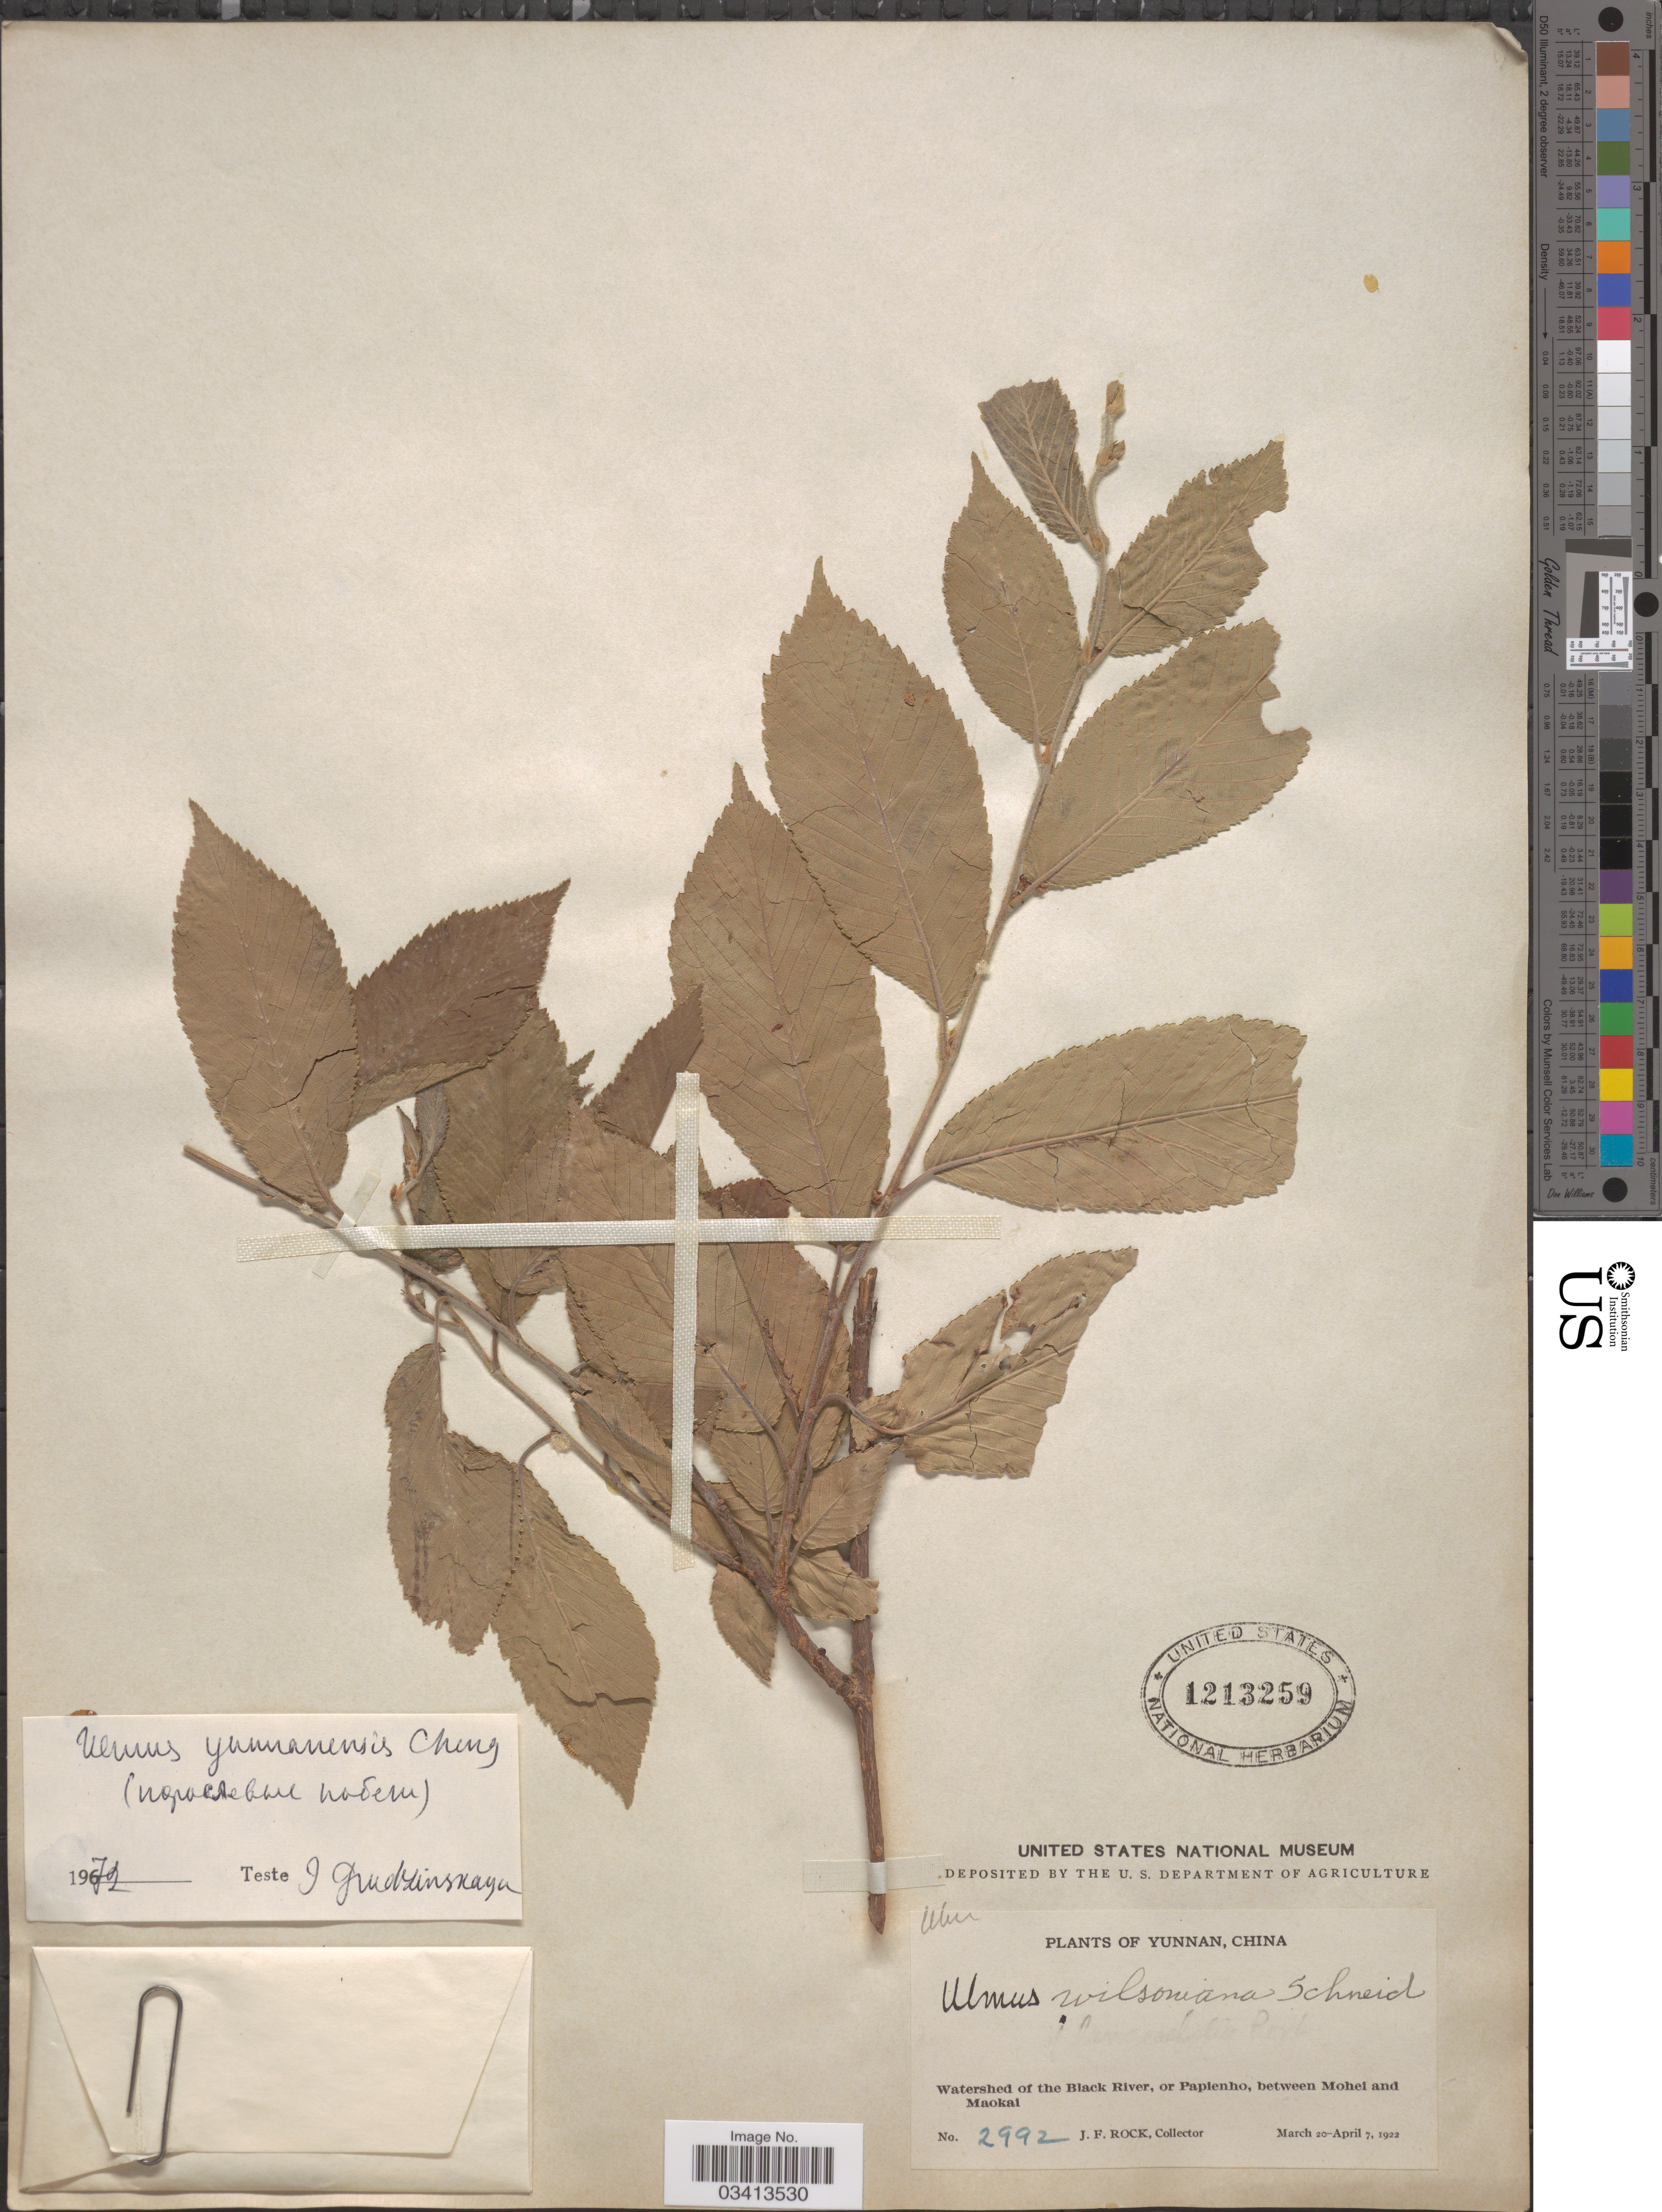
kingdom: Plantae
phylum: Tracheophyta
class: Magnoliopsida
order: Rosales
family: Ulmaceae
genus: Ulmus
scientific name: Ulmus yunnanensis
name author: W.C. Cheng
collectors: J. Rock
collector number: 2992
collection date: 1922-03-20/1922-04-07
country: China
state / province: Yunnan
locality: Watershed of the Black River, or Papienho, between Mohei and Maokai.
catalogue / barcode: US 1213259